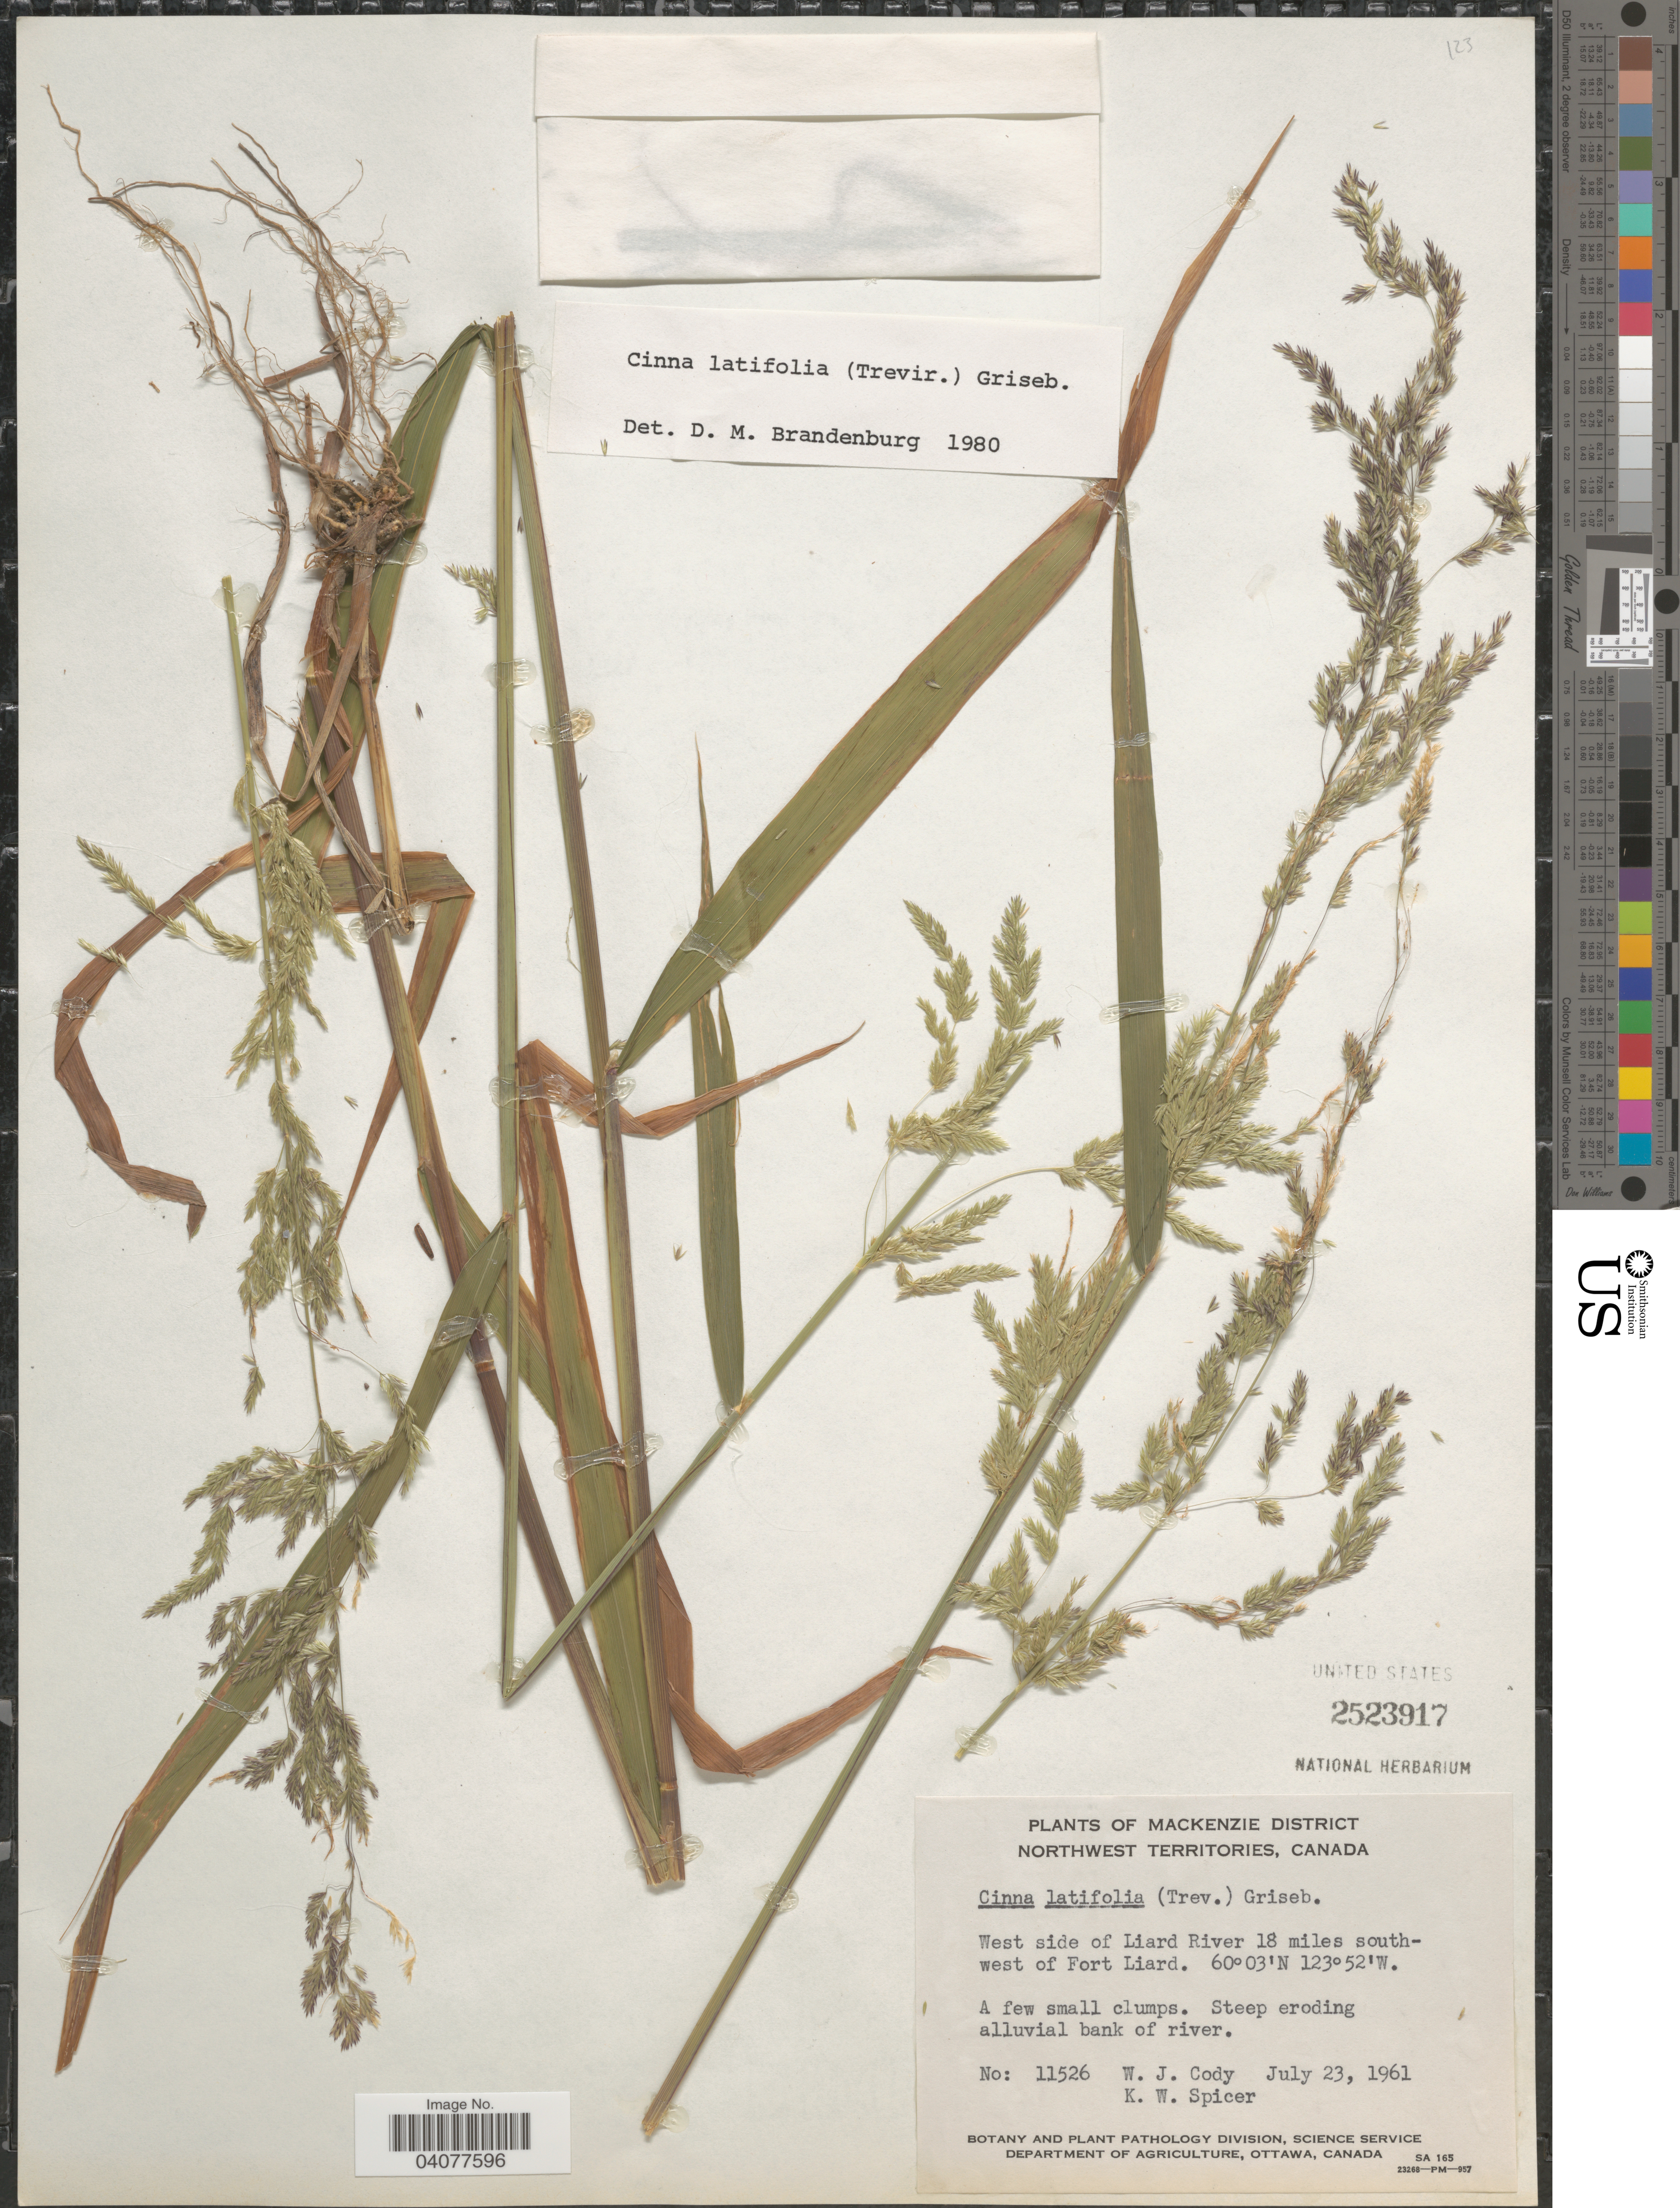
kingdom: Plantae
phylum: Tracheophyta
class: Liliopsida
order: Poales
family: Poaceae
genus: Cinna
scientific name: Cinna latifolia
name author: (Trevir. ex Goeppert) Griseb.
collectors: W. Cody & K. Spicer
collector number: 11526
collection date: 1961-07-23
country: Canada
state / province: Northwest Territories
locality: Mackenzie District. West side of Liard River 18 miles south-west of Fort Liard.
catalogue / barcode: US 2523917